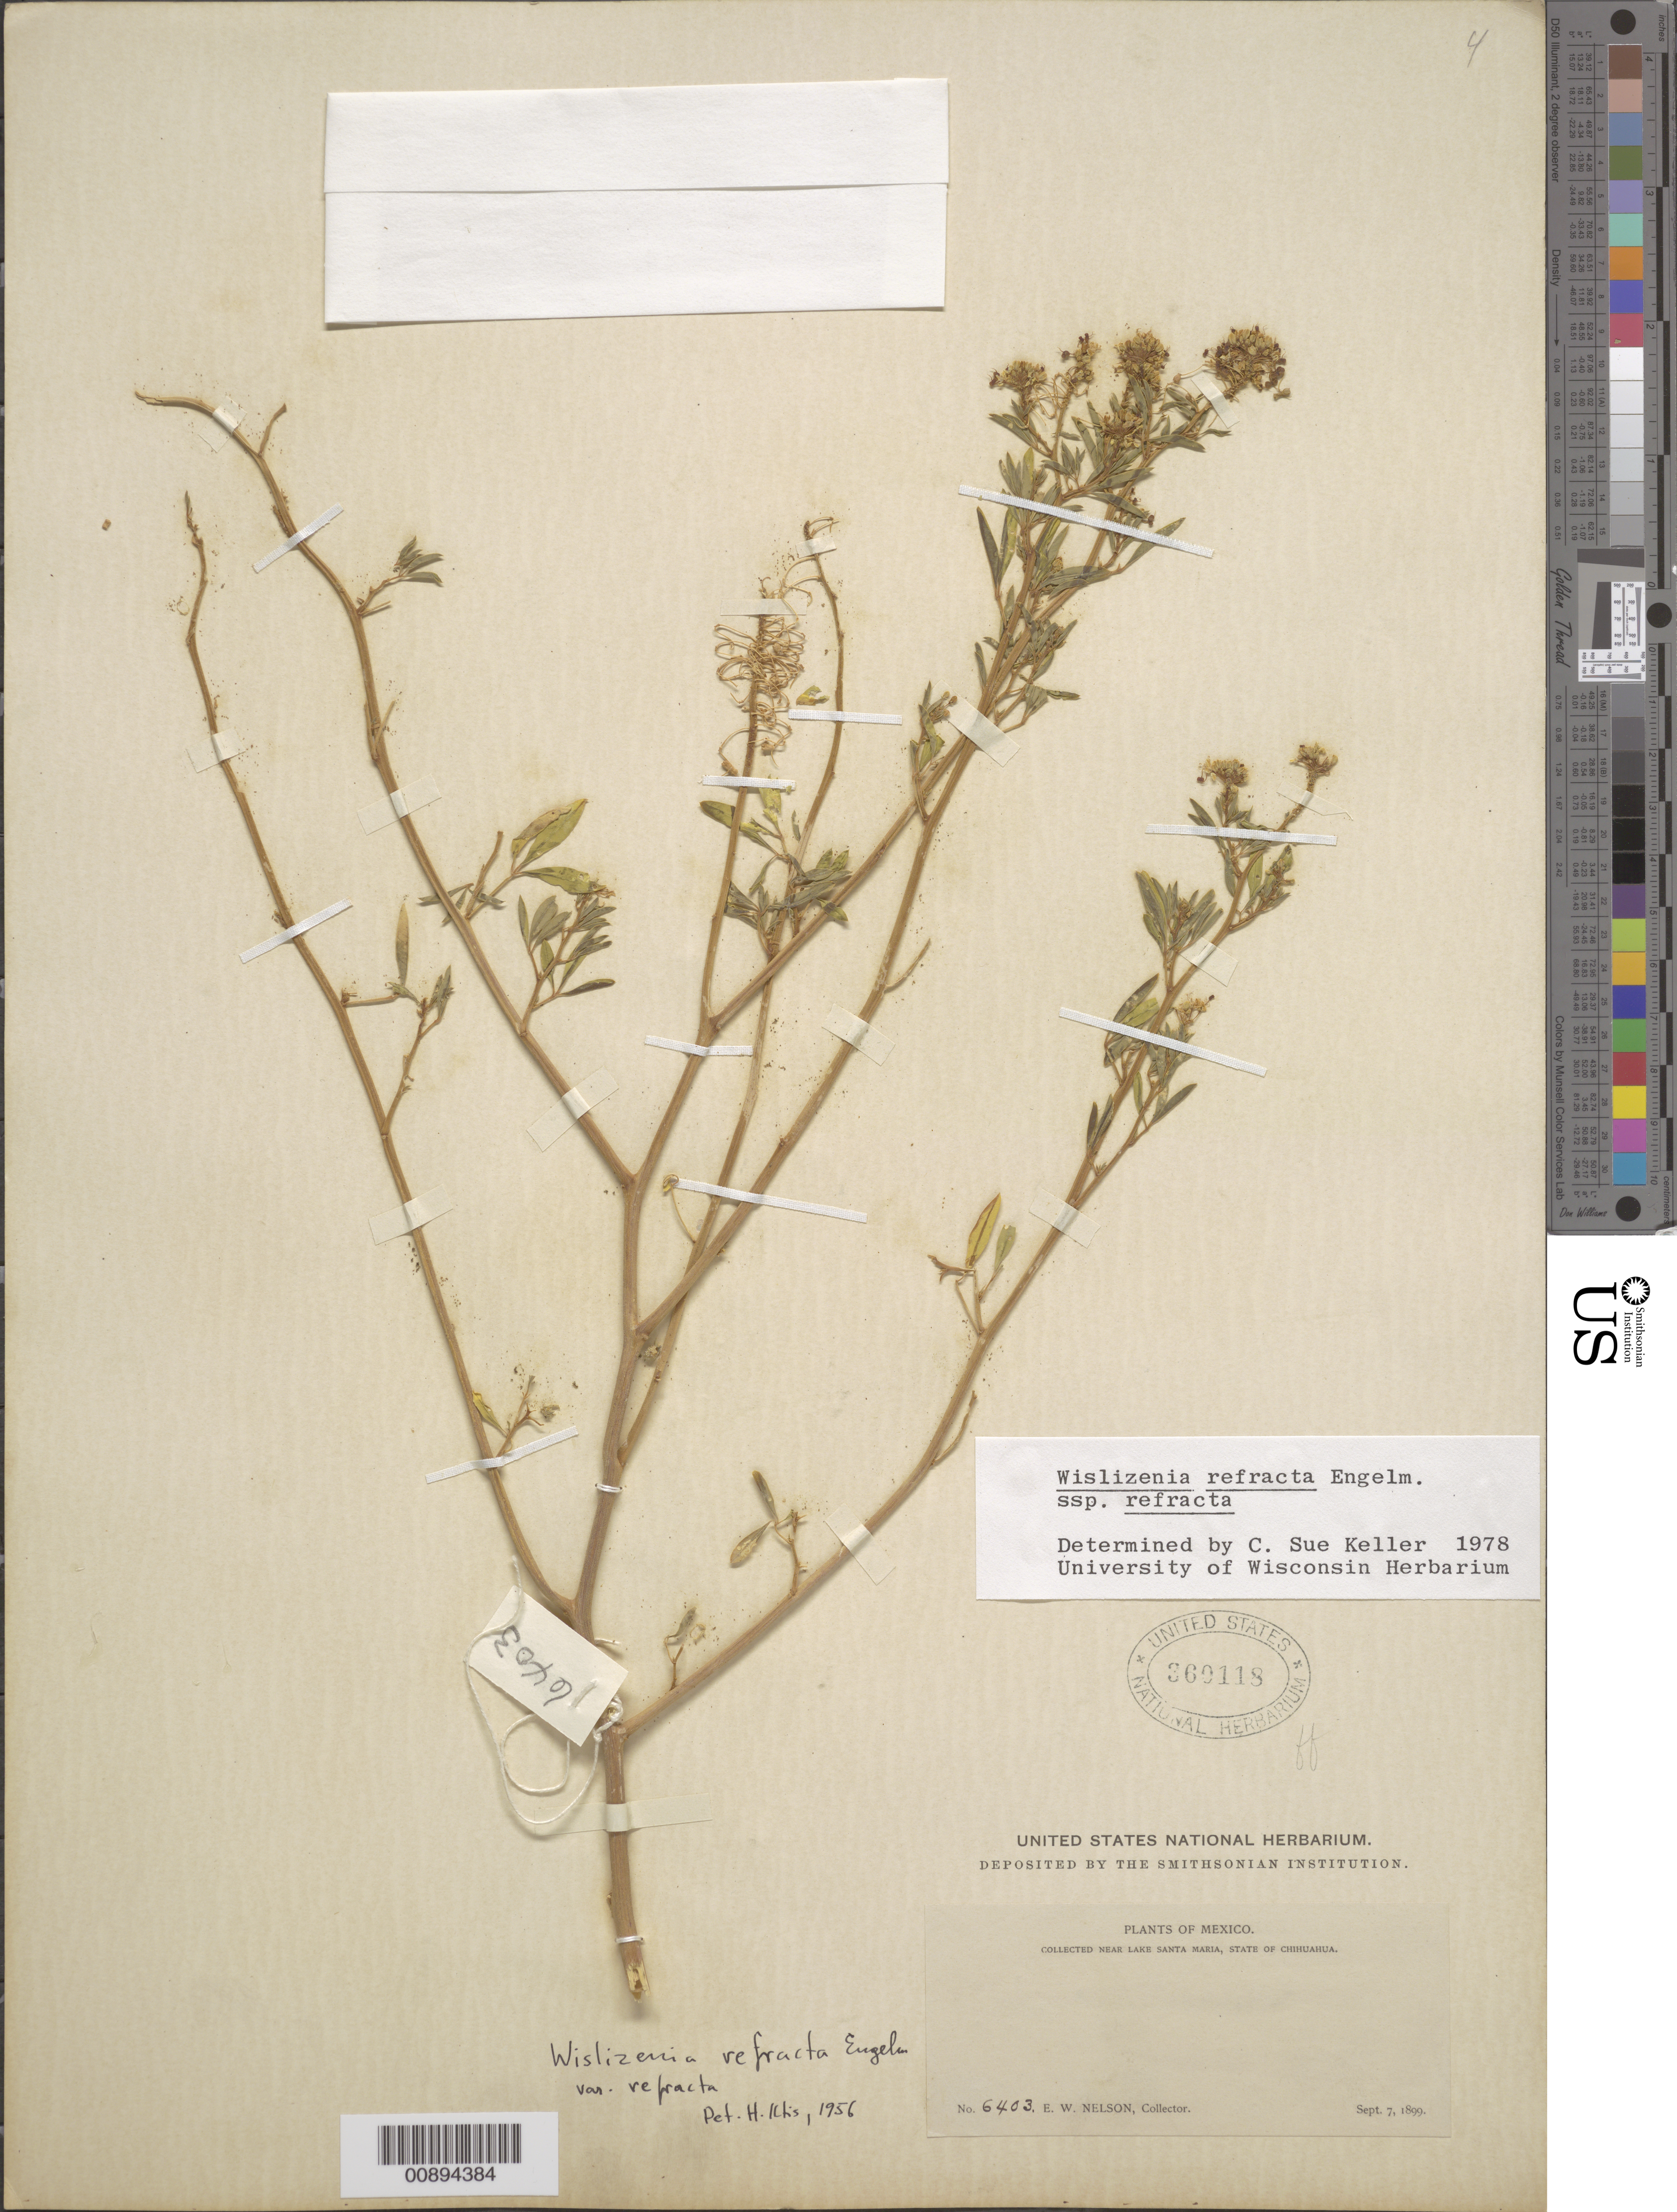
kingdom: Plantae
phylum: Tracheophyta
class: Magnoliopsida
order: Brassicales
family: Cleomaceae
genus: Cleomella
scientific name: Cleomella refracta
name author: (Engelm.) J.C. Hall & Roalson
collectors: E. W. Nelson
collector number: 6403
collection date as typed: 07 Sep 1899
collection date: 1899-09-07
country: Mexico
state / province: Chihuahua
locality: Near Lake Santa Maria, Chihuahua.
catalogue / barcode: US 360118